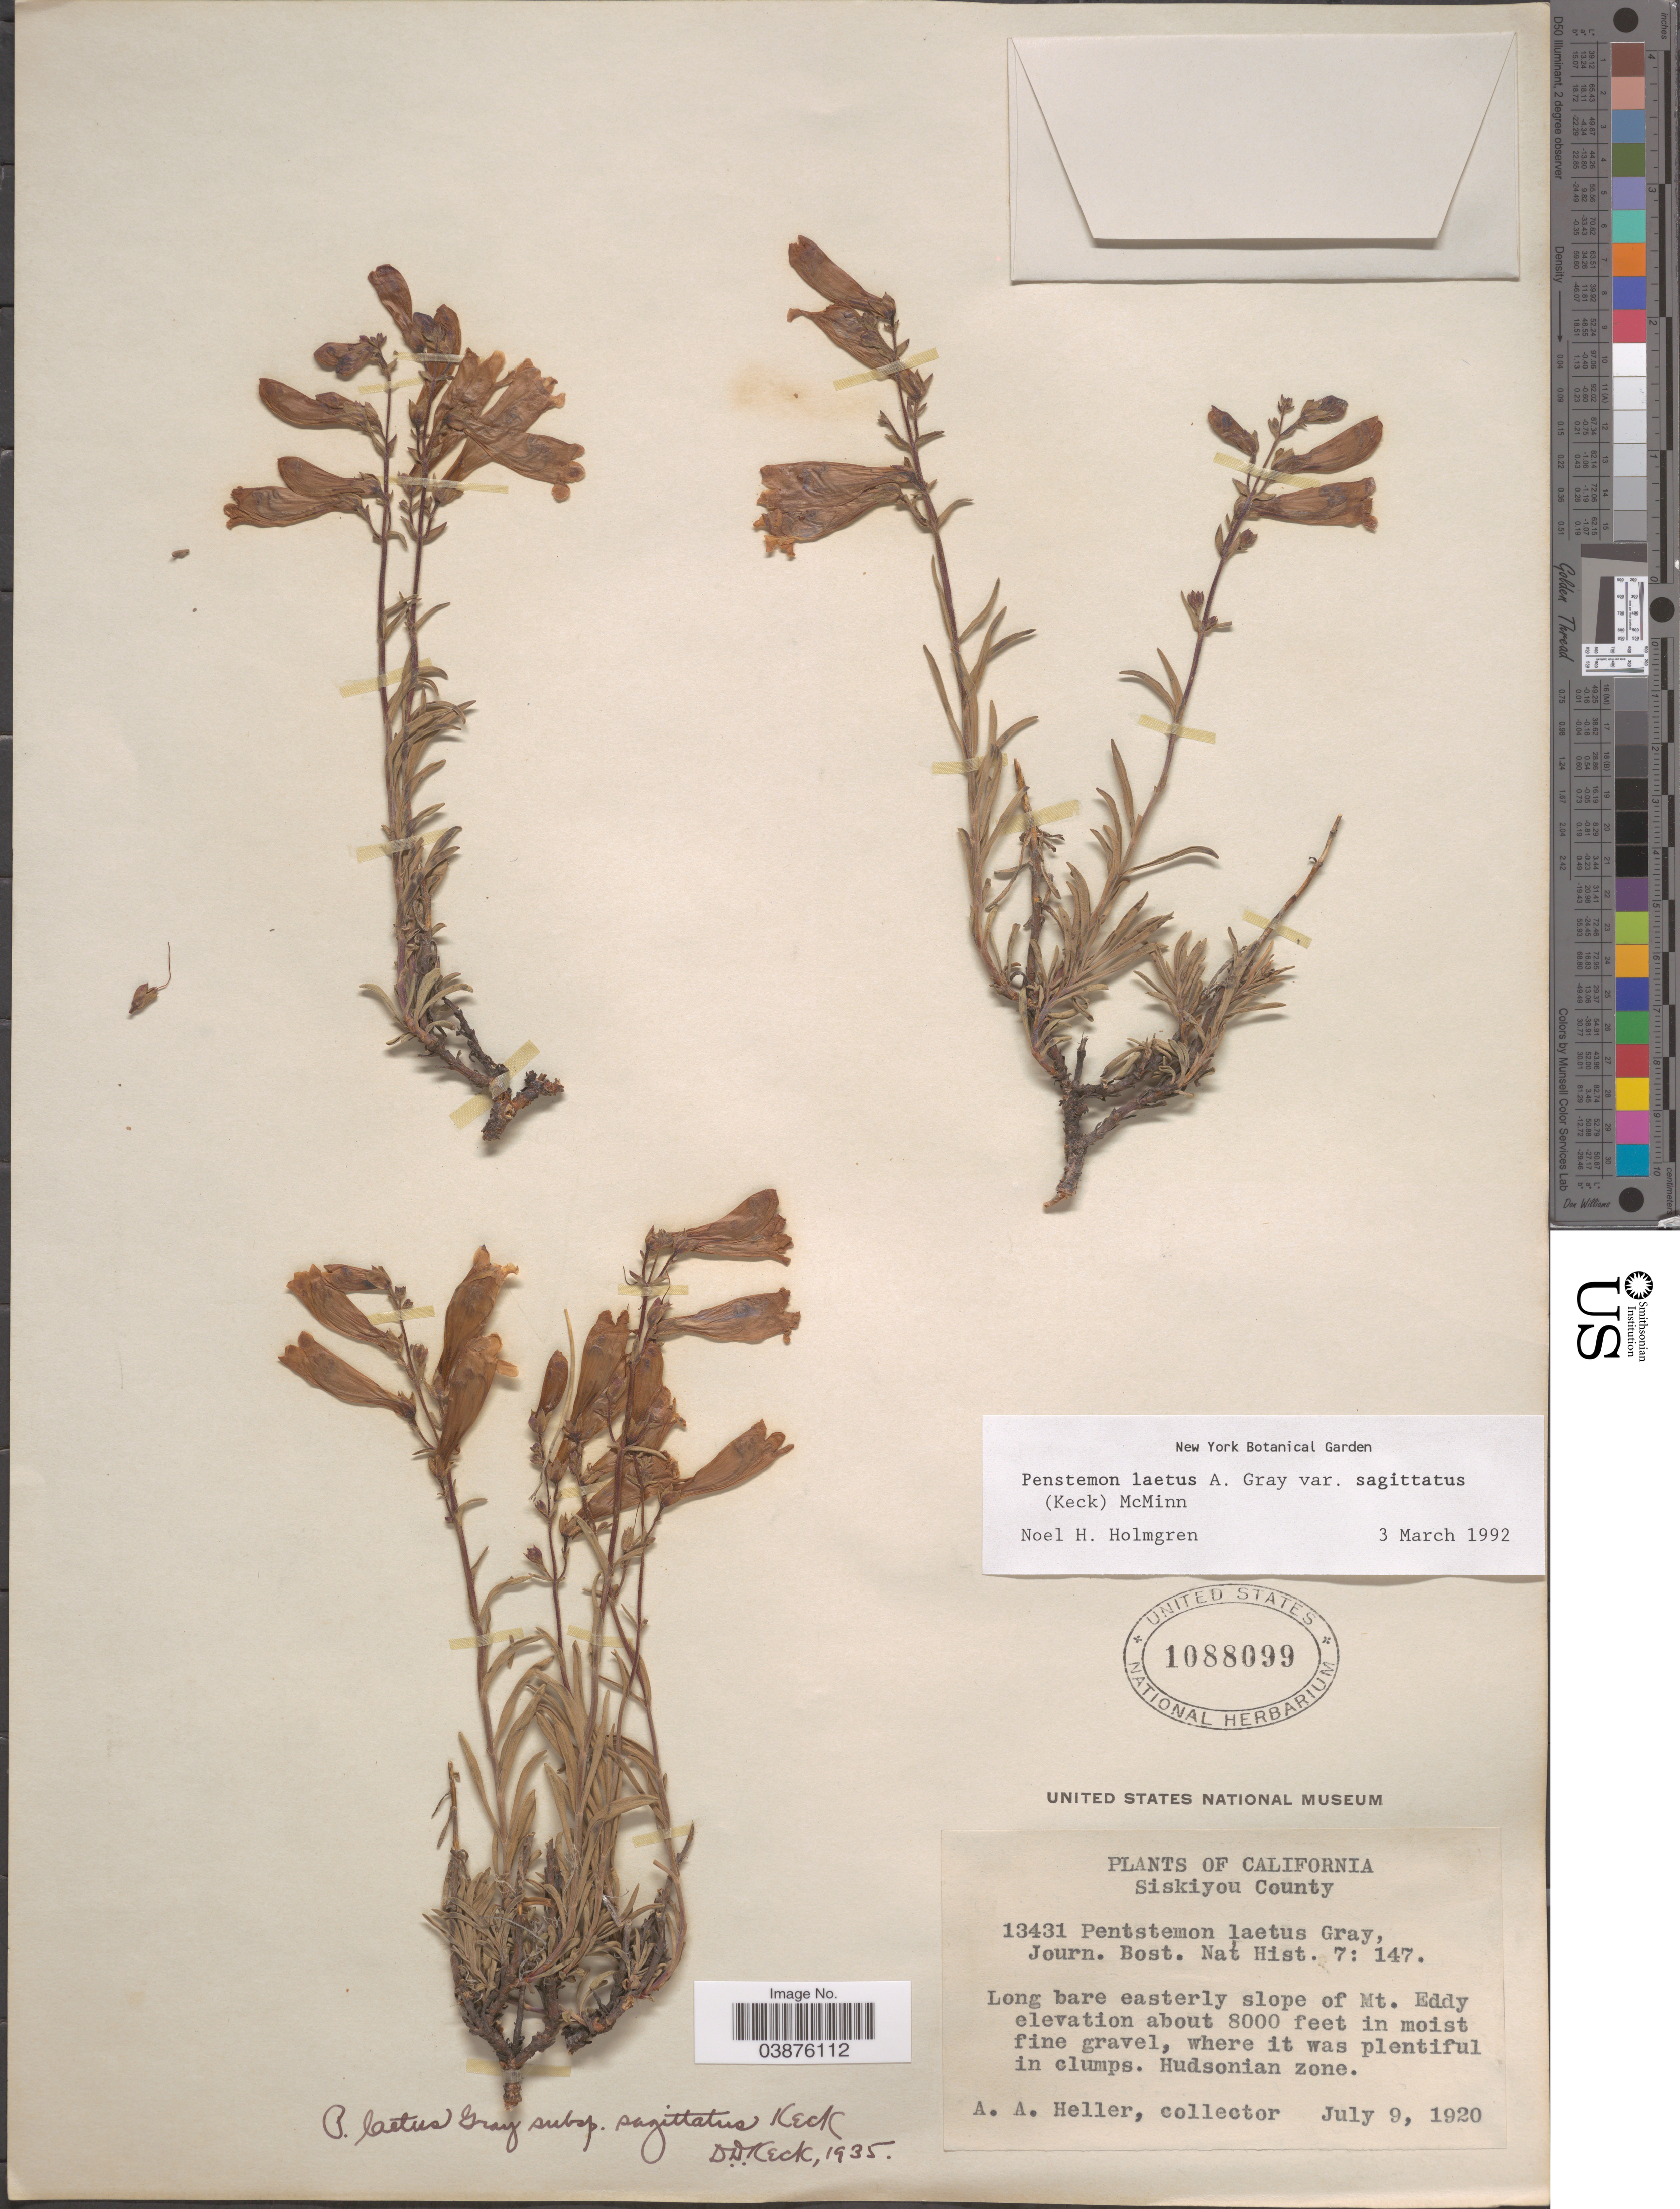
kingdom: Plantae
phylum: Tracheophyta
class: Magnoliopsida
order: Lamiales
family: Plantaginaceae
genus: Penstemon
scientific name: Penstemon laetus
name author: A. Gray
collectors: A. A. Heller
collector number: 13431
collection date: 1920-07-09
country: United States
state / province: California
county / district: Siskiyou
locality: Siskiyou County. Long bare easterly slope of Mt. Eddy, Hudsonian Zone.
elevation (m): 2438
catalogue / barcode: US 1088099